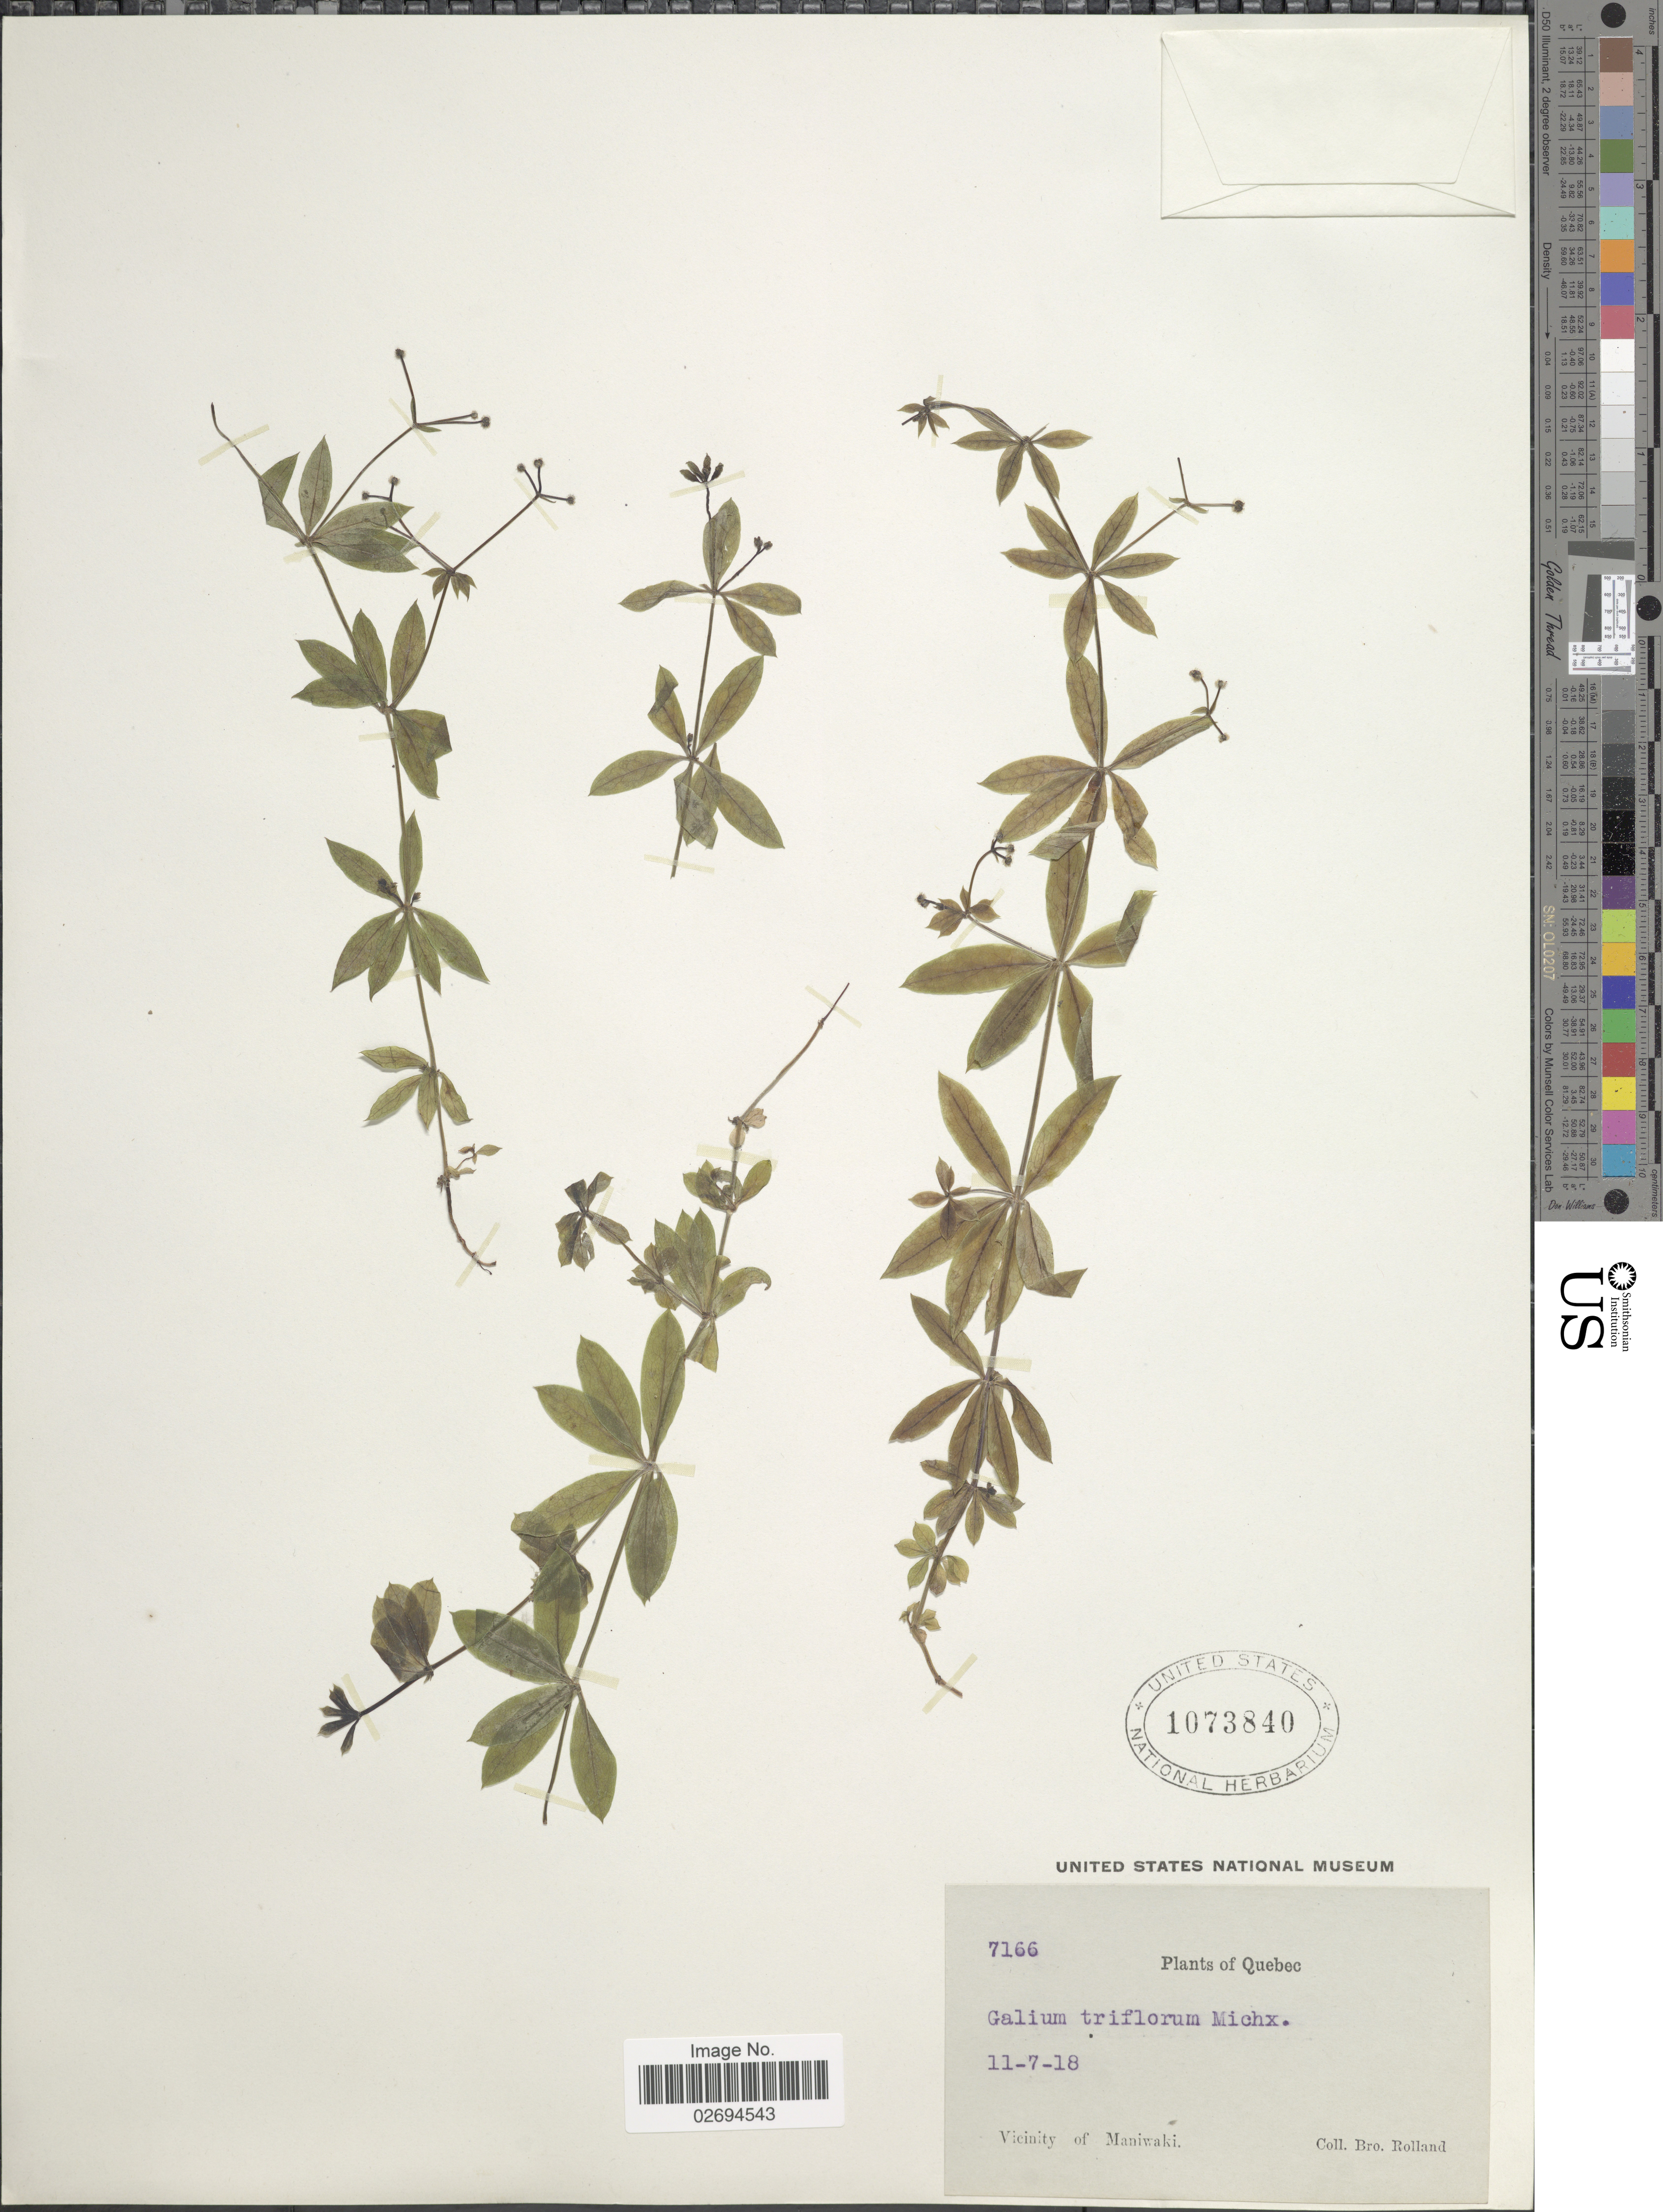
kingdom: Plantae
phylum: Tracheophyta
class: Magnoliopsida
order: Gentianales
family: Rubiaceae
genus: Galium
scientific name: Galium triflorum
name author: Michx.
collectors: B. Rolland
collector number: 7166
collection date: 1918-07-11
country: Canada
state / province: Quebec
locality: Vicinity of Maniwaki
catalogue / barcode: US 1073840